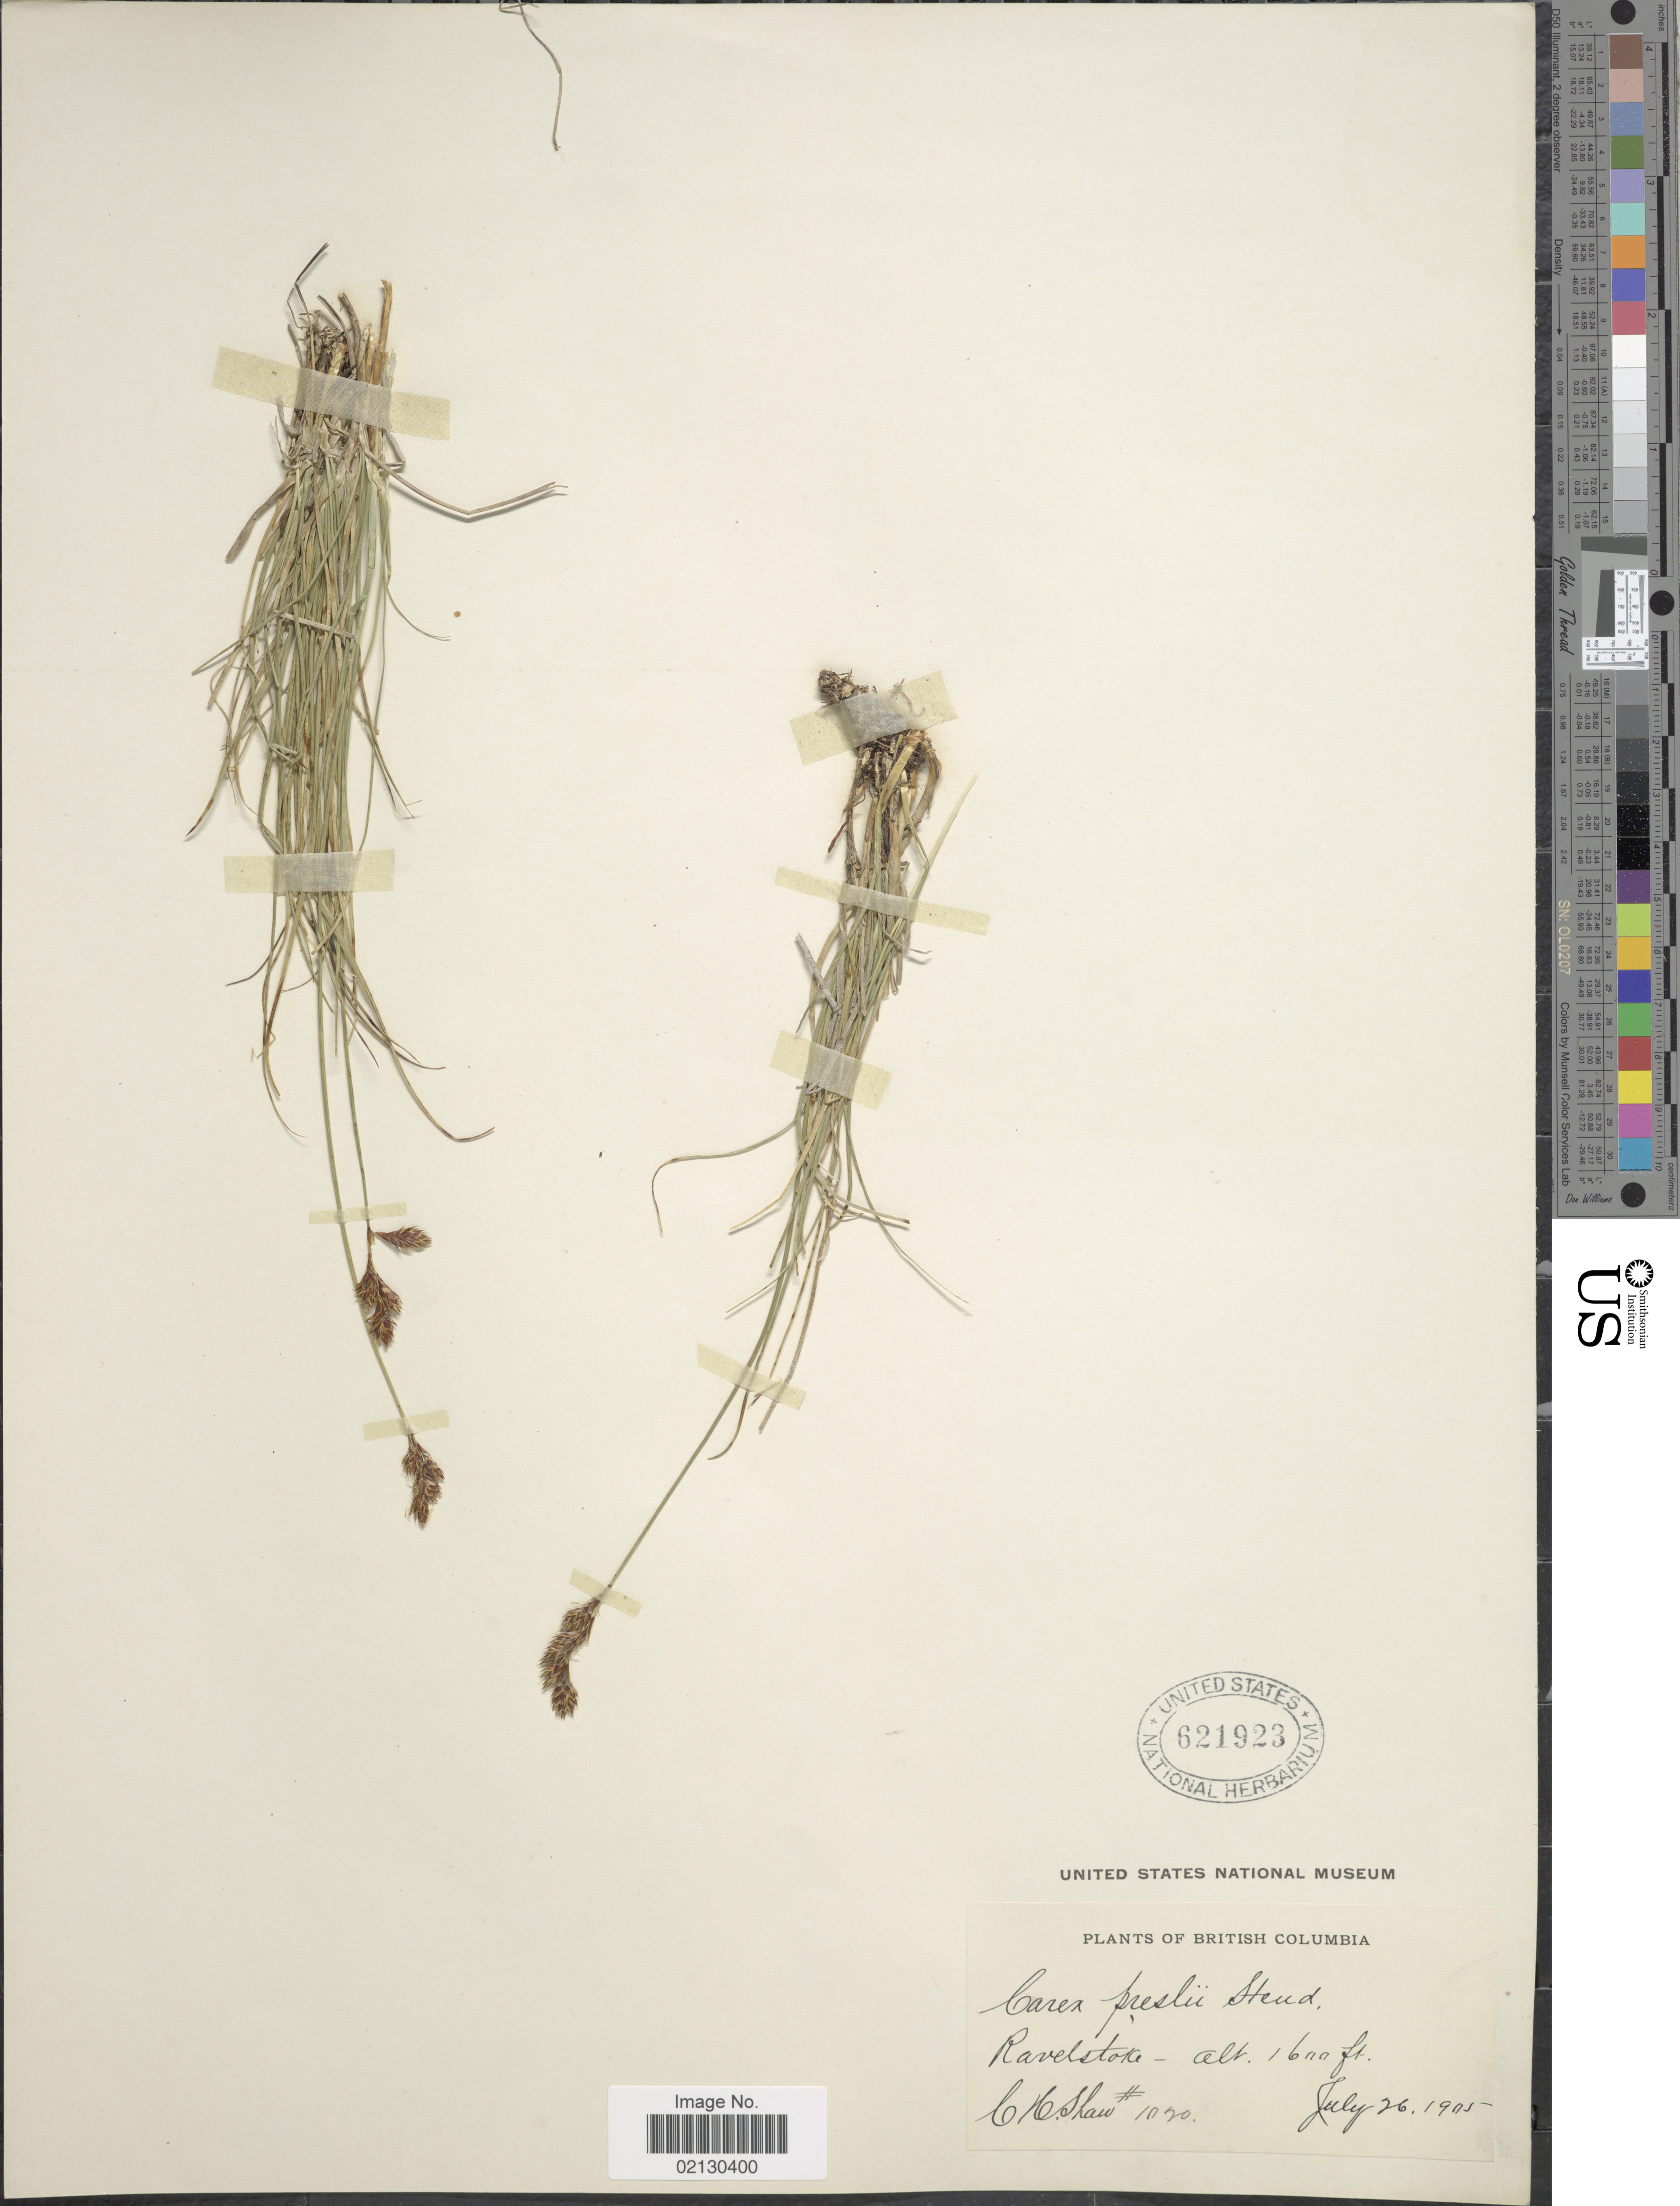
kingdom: Plantae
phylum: Tracheophyta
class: Liliopsida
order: Poales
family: Cyperaceae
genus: Carex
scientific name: Carex preslii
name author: Steud.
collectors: C. H. Shaw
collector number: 1020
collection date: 1905-07-26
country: Canada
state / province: British Columbia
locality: Ravelstoke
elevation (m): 488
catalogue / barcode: US 621923